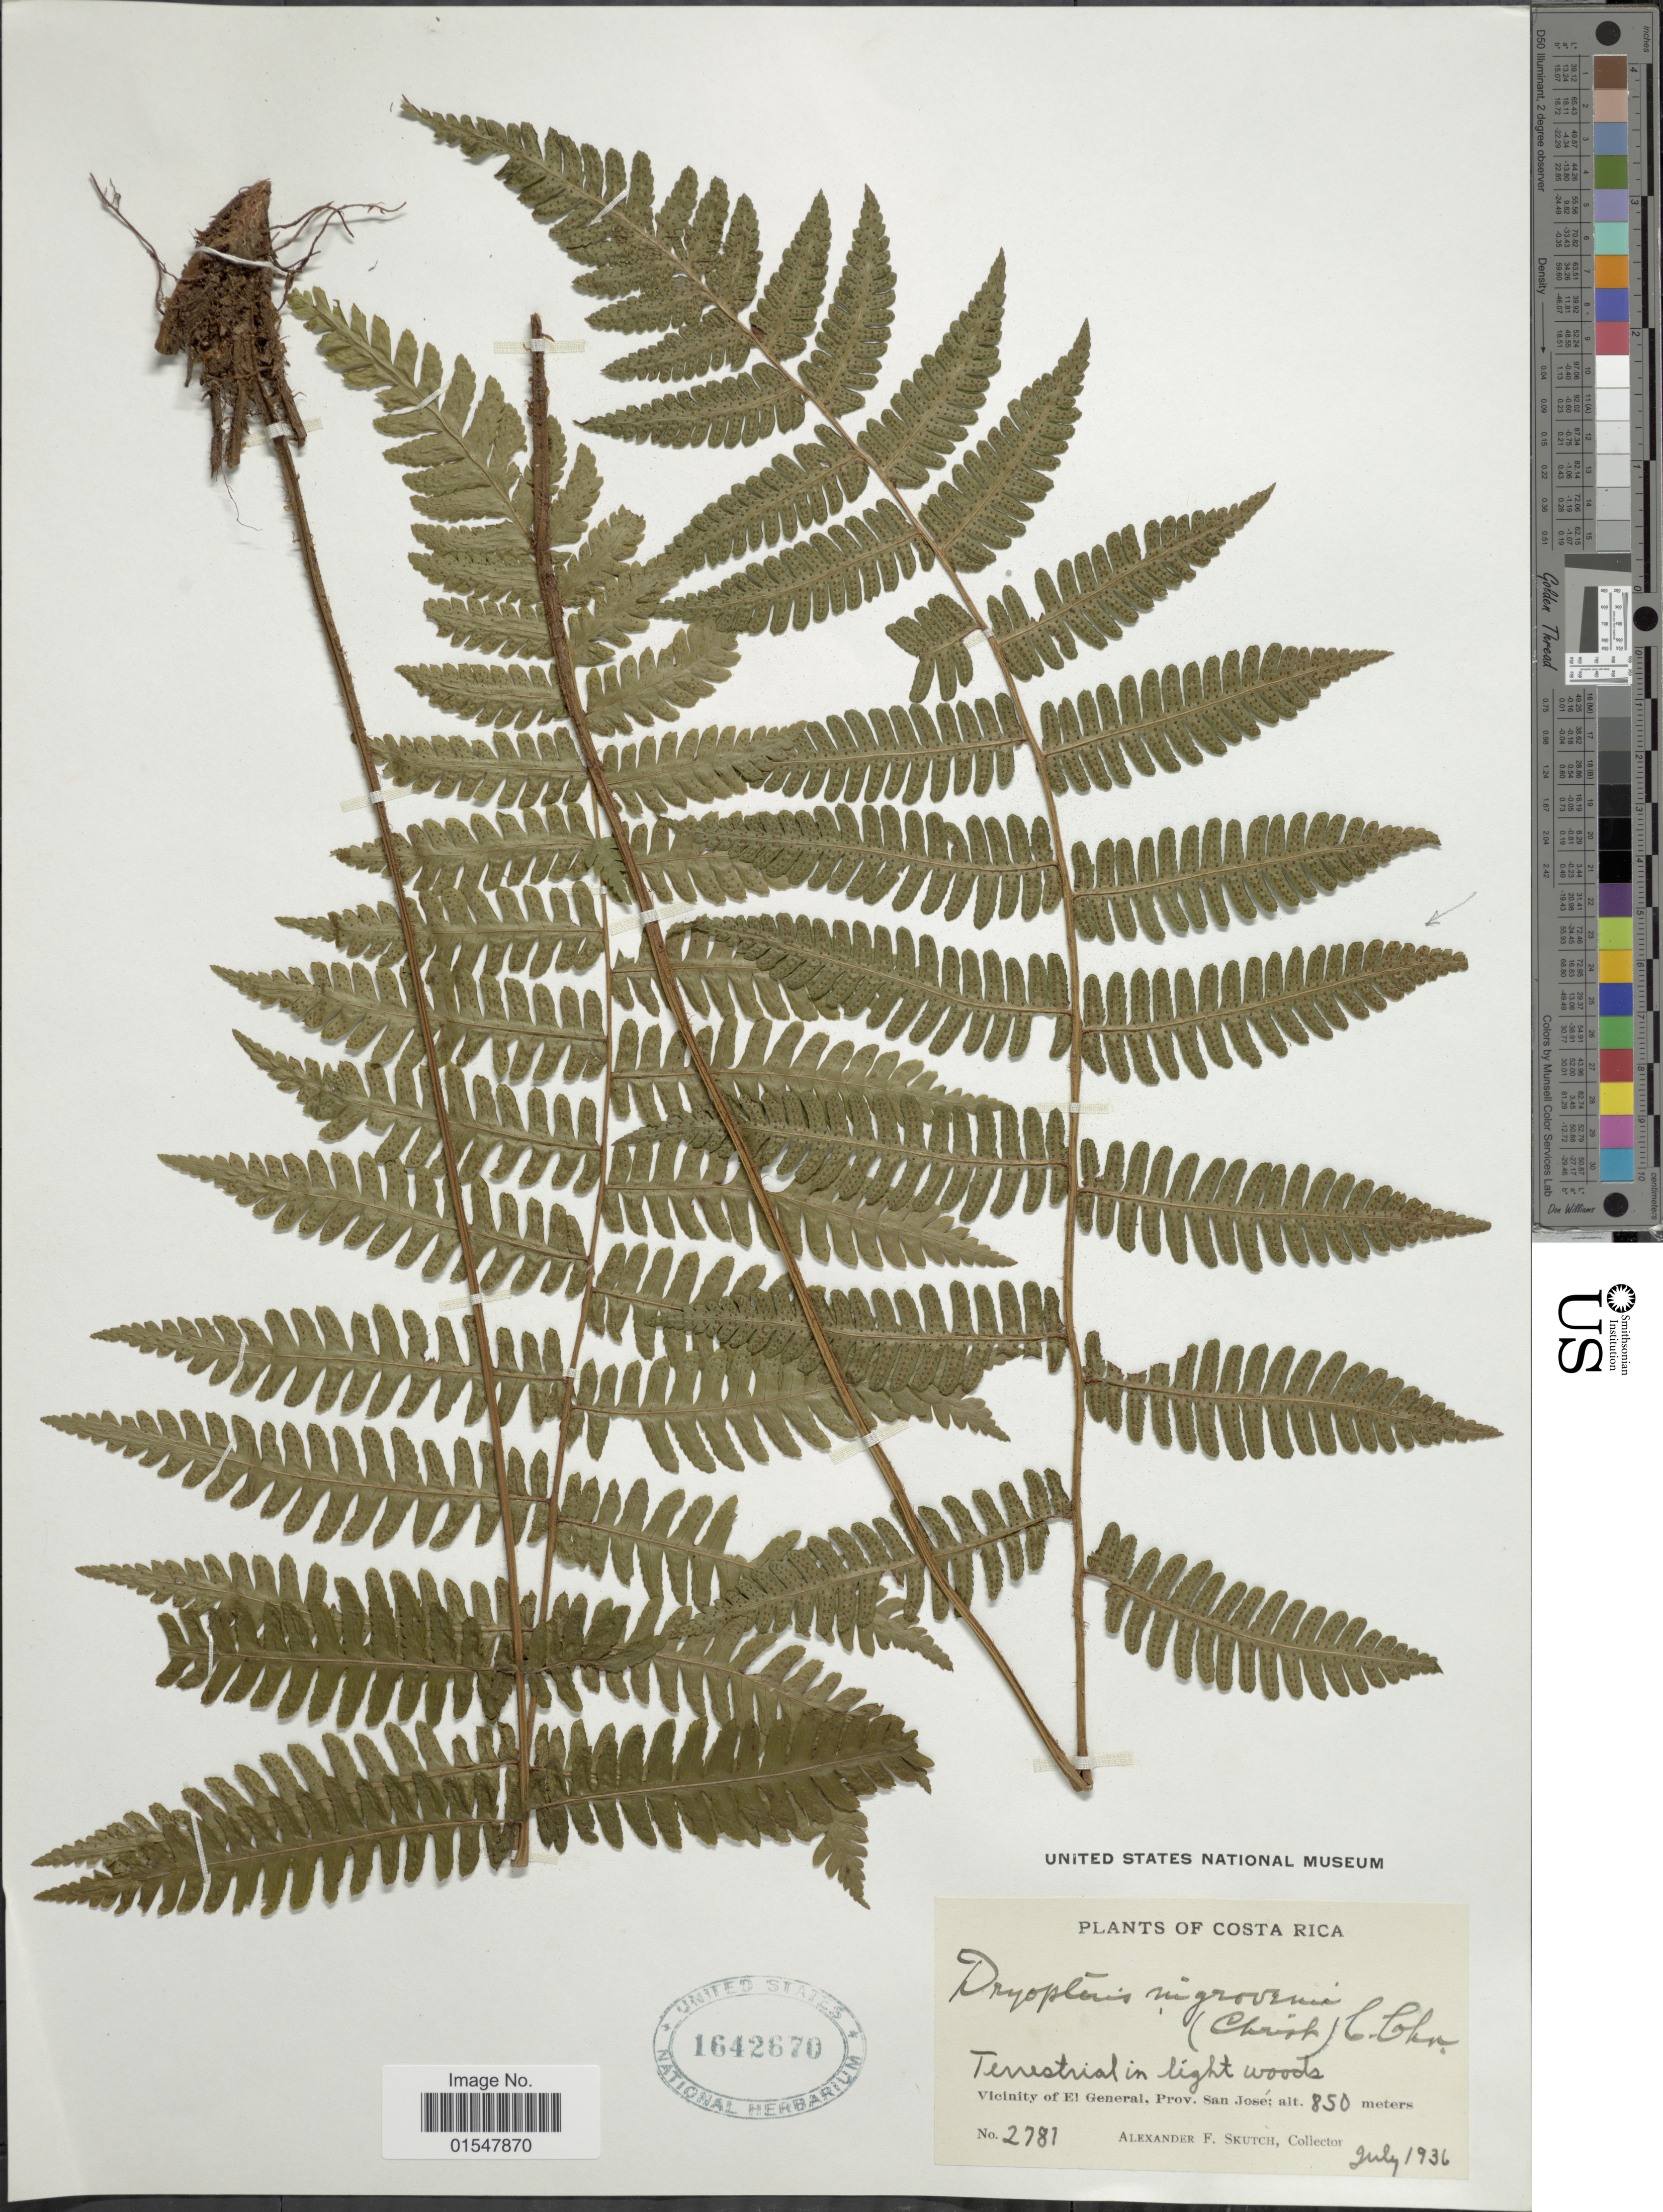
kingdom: Plantae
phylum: Tracheophyta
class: Polypodiopsida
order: Polypodiales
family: Dryopteridaceae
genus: Ctenitis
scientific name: Ctenitis nigrovenia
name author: (Christ) Copel.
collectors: A. F. Skutch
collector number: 2781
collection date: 1936-07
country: Costa Rica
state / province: San José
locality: Costa Rica, Vicinity of El General, Prov. San José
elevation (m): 850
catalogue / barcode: US 1642670